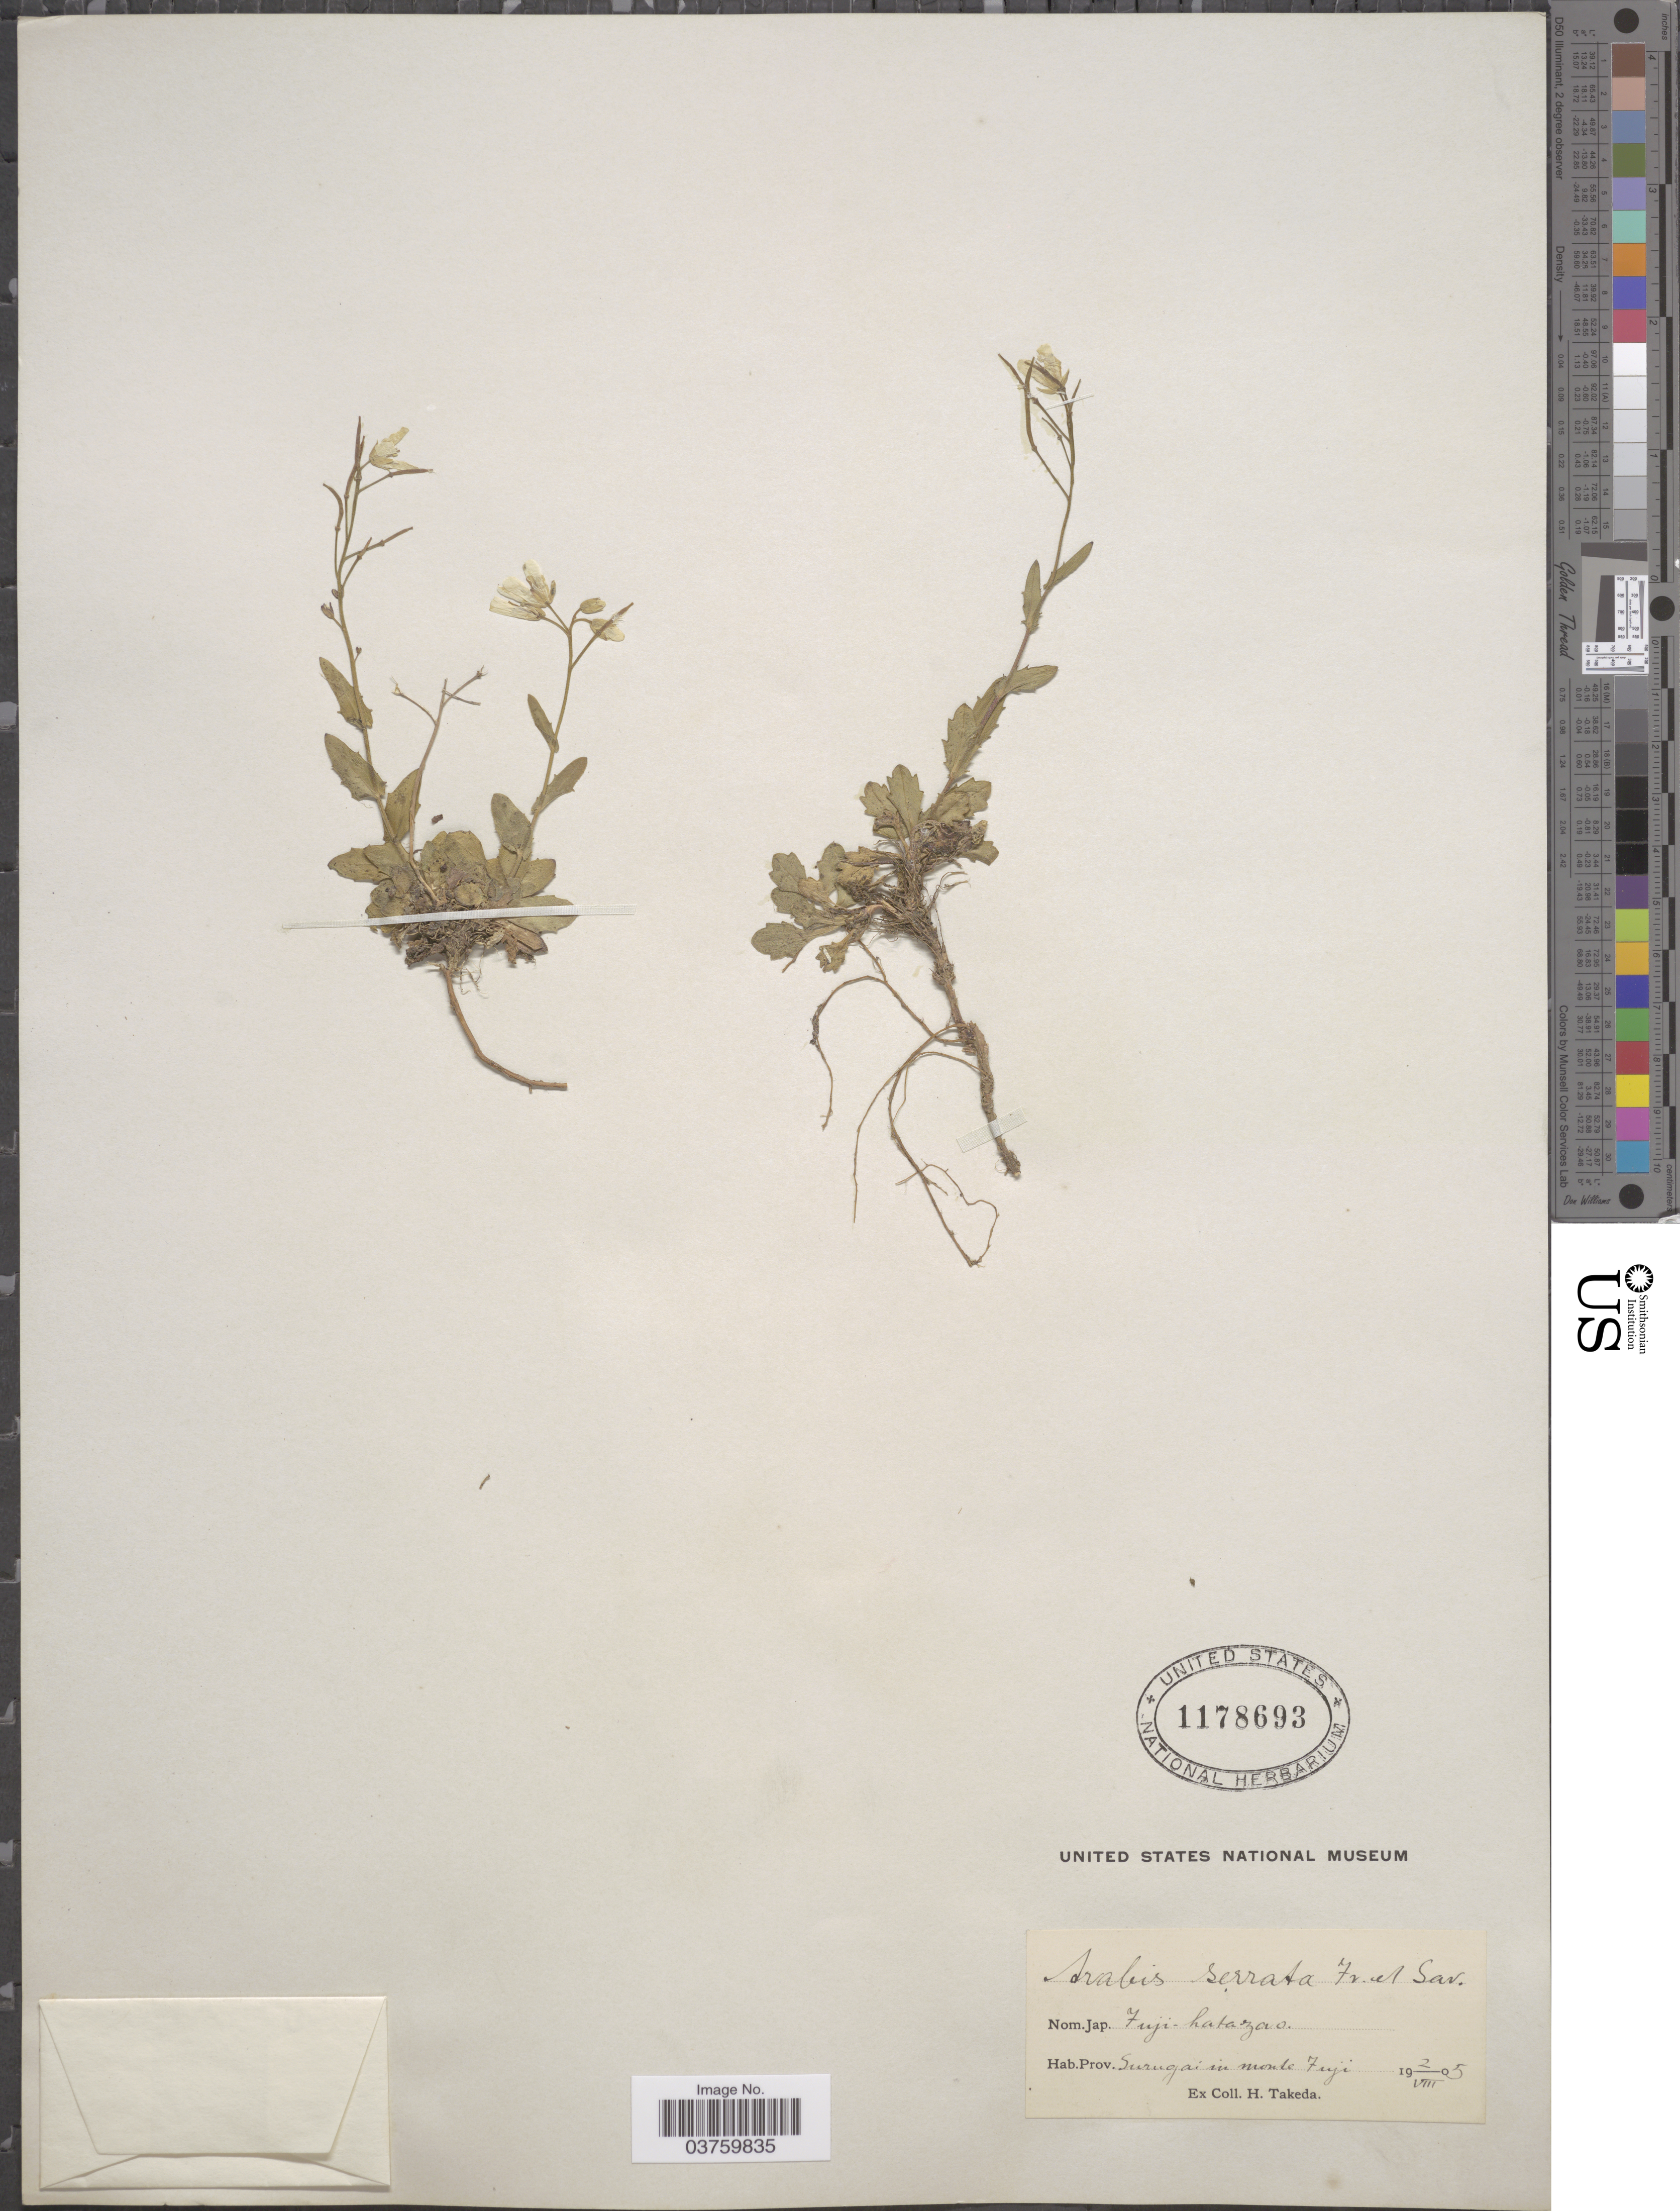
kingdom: Plantae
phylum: Tracheophyta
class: Magnoliopsida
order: Brassicales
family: Brassicaceae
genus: Arabis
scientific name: Arabis serrata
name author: Franch. & Sav.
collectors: H. Takeda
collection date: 1905-08-02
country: Japan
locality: Prov. Suruojai in monte Fuji.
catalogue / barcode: US 1178693